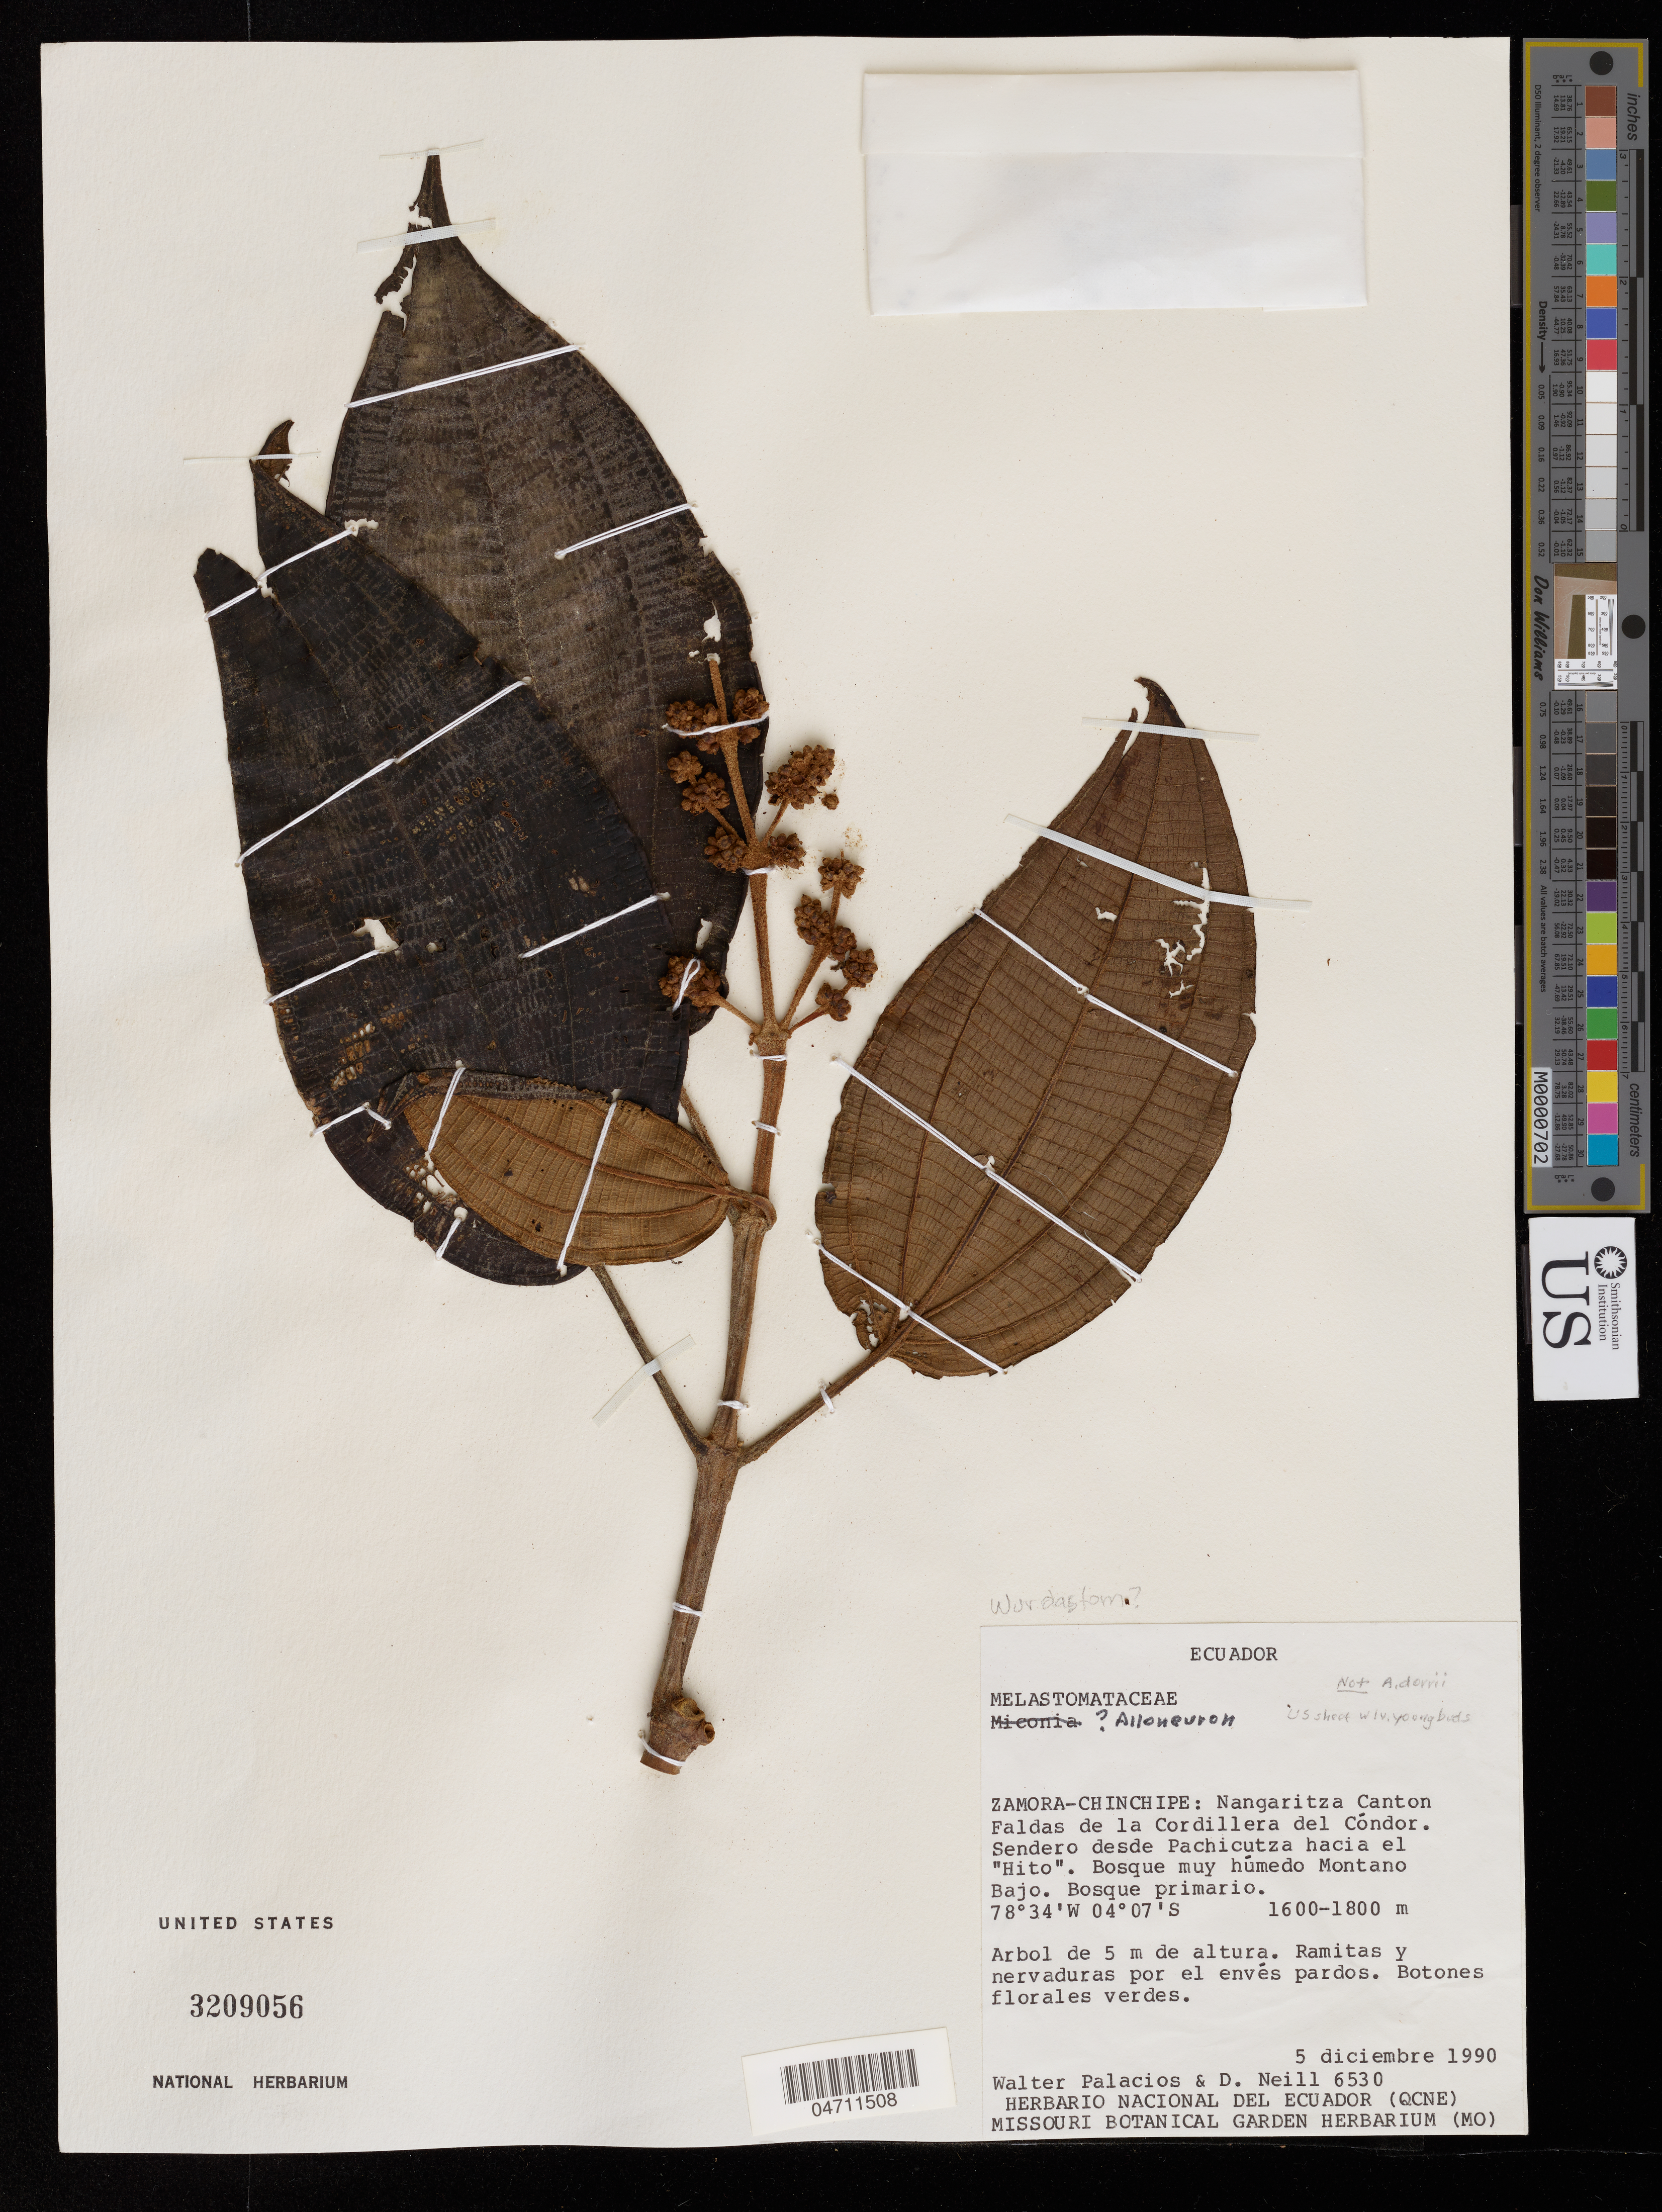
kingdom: Plantae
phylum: Tracheophyta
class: Magnoliopsida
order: Myrtales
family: Melastomataceae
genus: Alloneuron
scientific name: Alloneuron sp.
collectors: W. Palacios & D. Neill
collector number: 6530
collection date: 1990-12-05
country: Ecuador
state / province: Zamora-Chinchipe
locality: Nangaritza Canton. Faldas de la Cordillera del Cóndor. Sendero desde Pachicutza hacia el "Hito".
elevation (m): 1600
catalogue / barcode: US 3209056